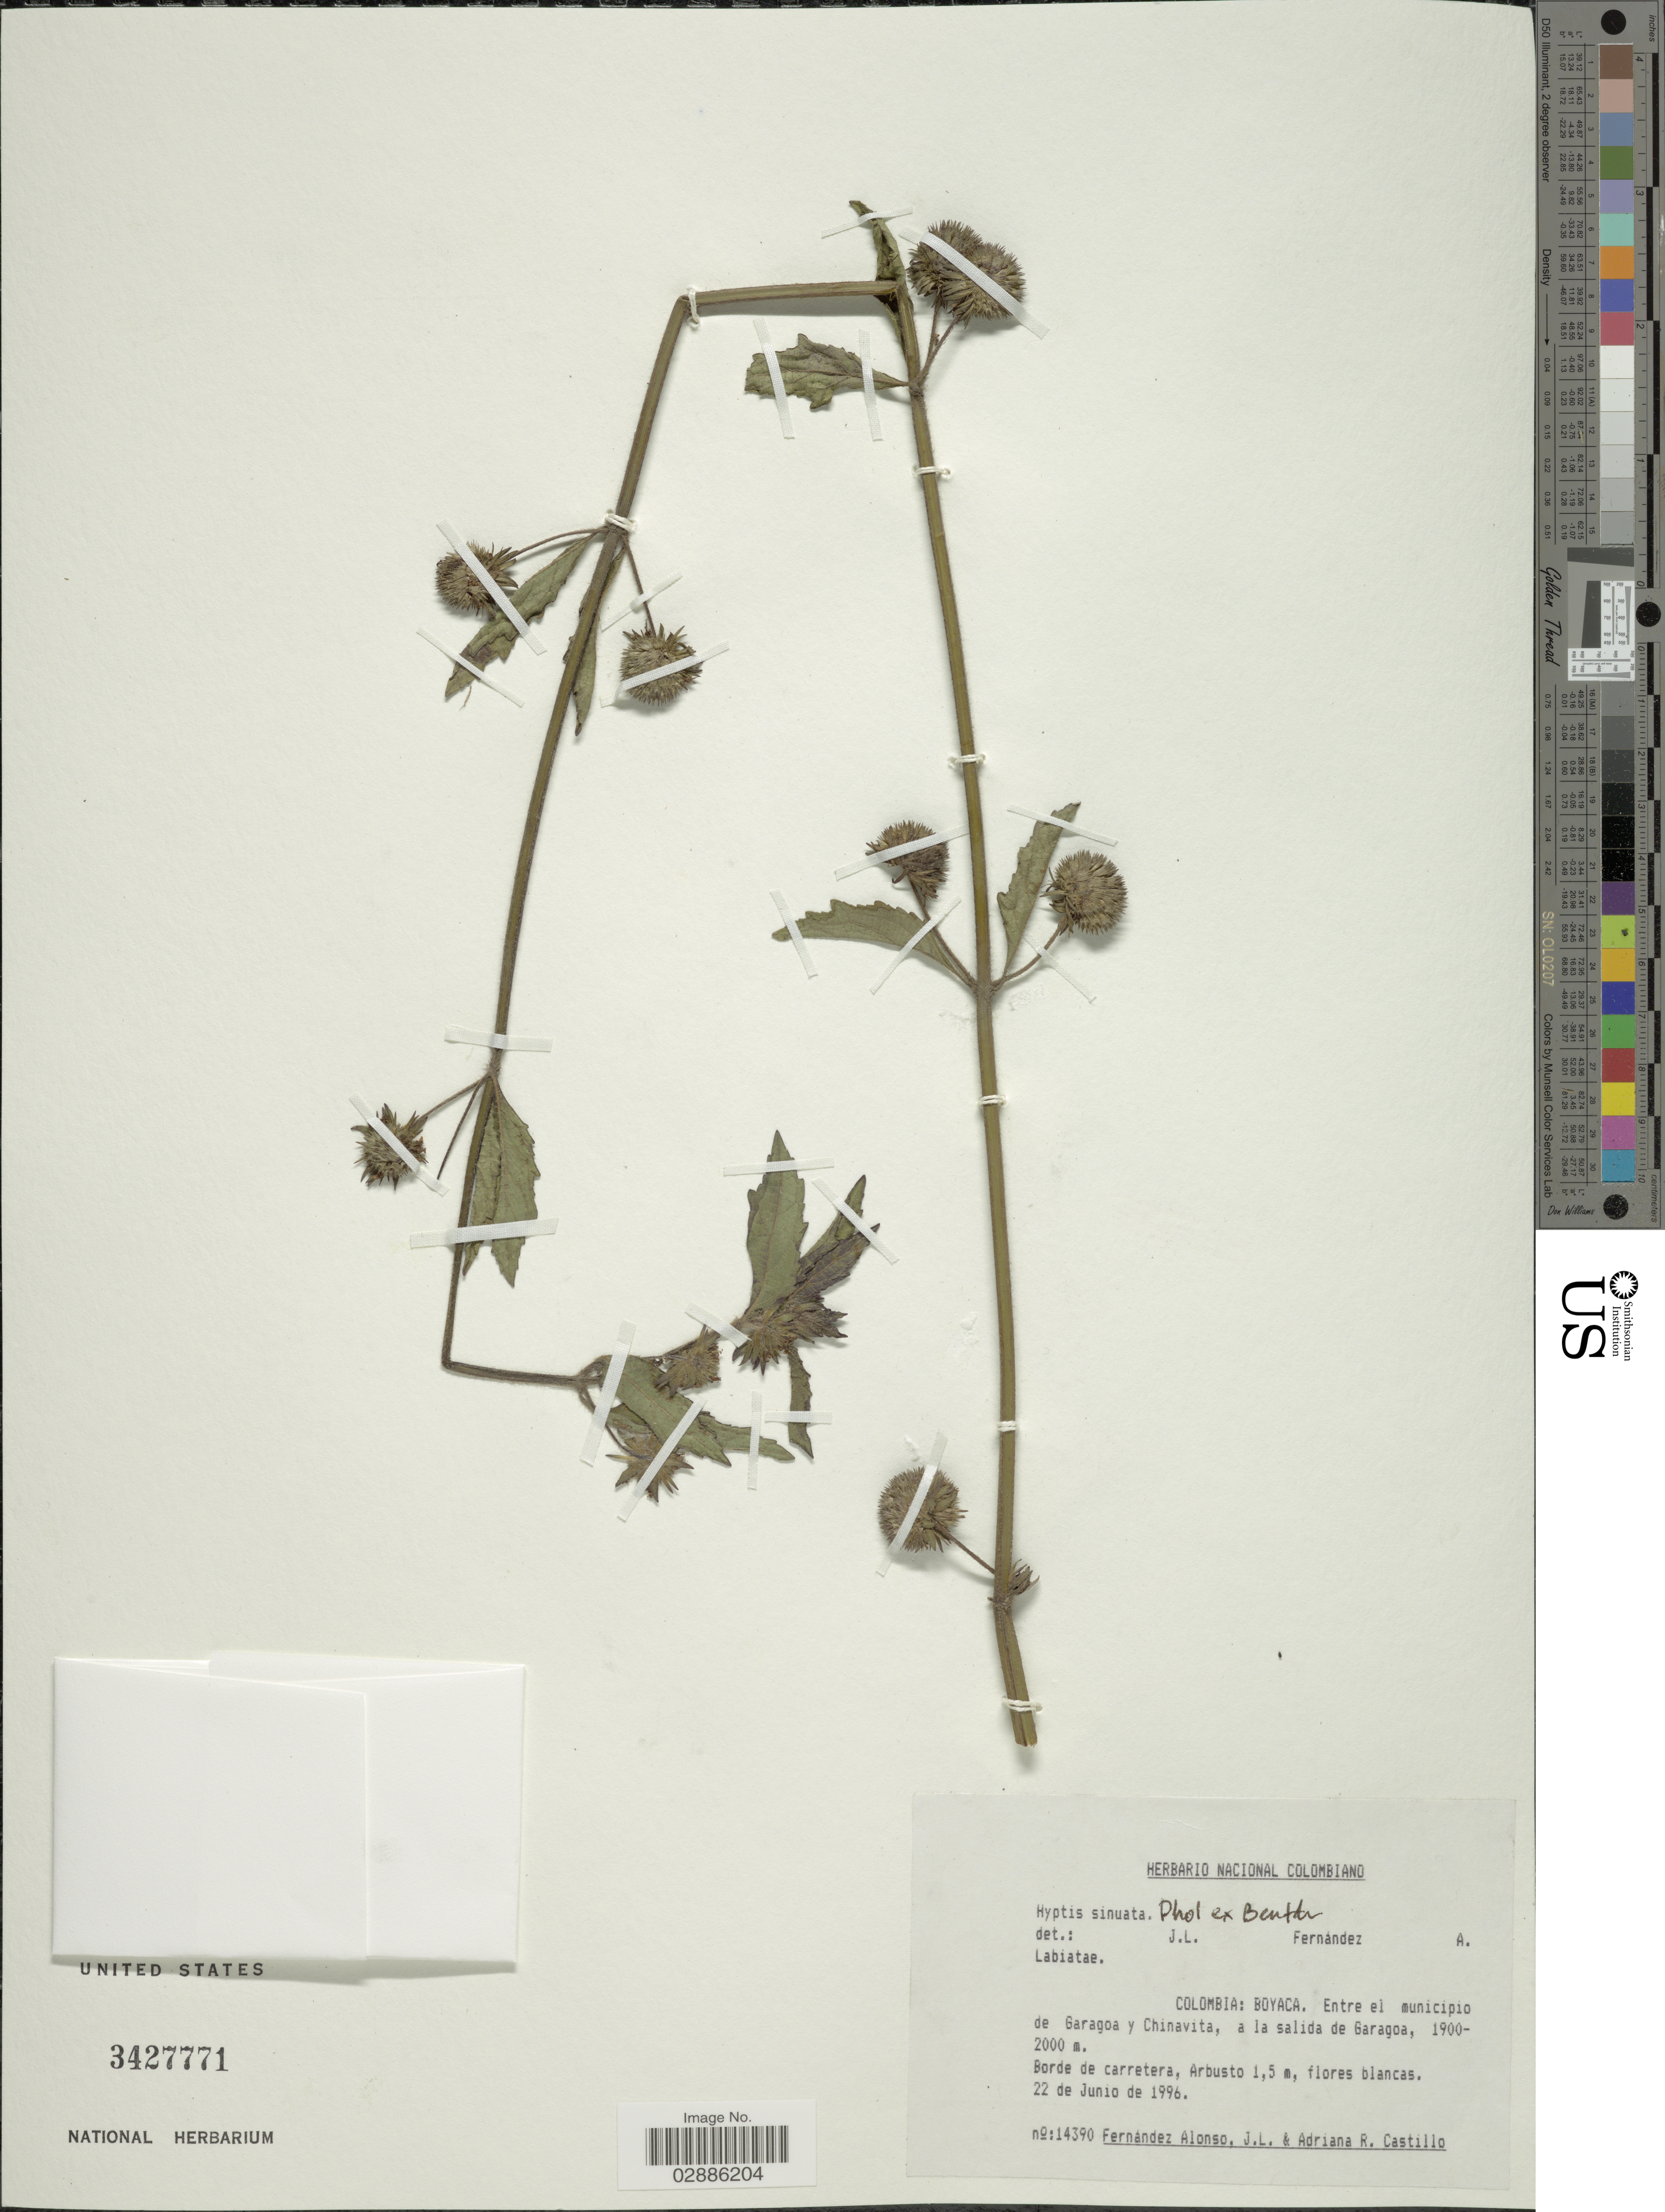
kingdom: Plantae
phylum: Tracheophyta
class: Magnoliopsida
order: Lamiales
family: Lamiaceae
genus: Hyptis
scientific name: Hyptis sinuata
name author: Pohl ex Benth.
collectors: J. L. Fernández-Alonso & A. Castillo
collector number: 14390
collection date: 1996-06-22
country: Colombia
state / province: Boyacá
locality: Entre el municipio de Garagoa y Chinavita, a la salida de Garagoa.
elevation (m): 1900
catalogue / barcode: US 3427771